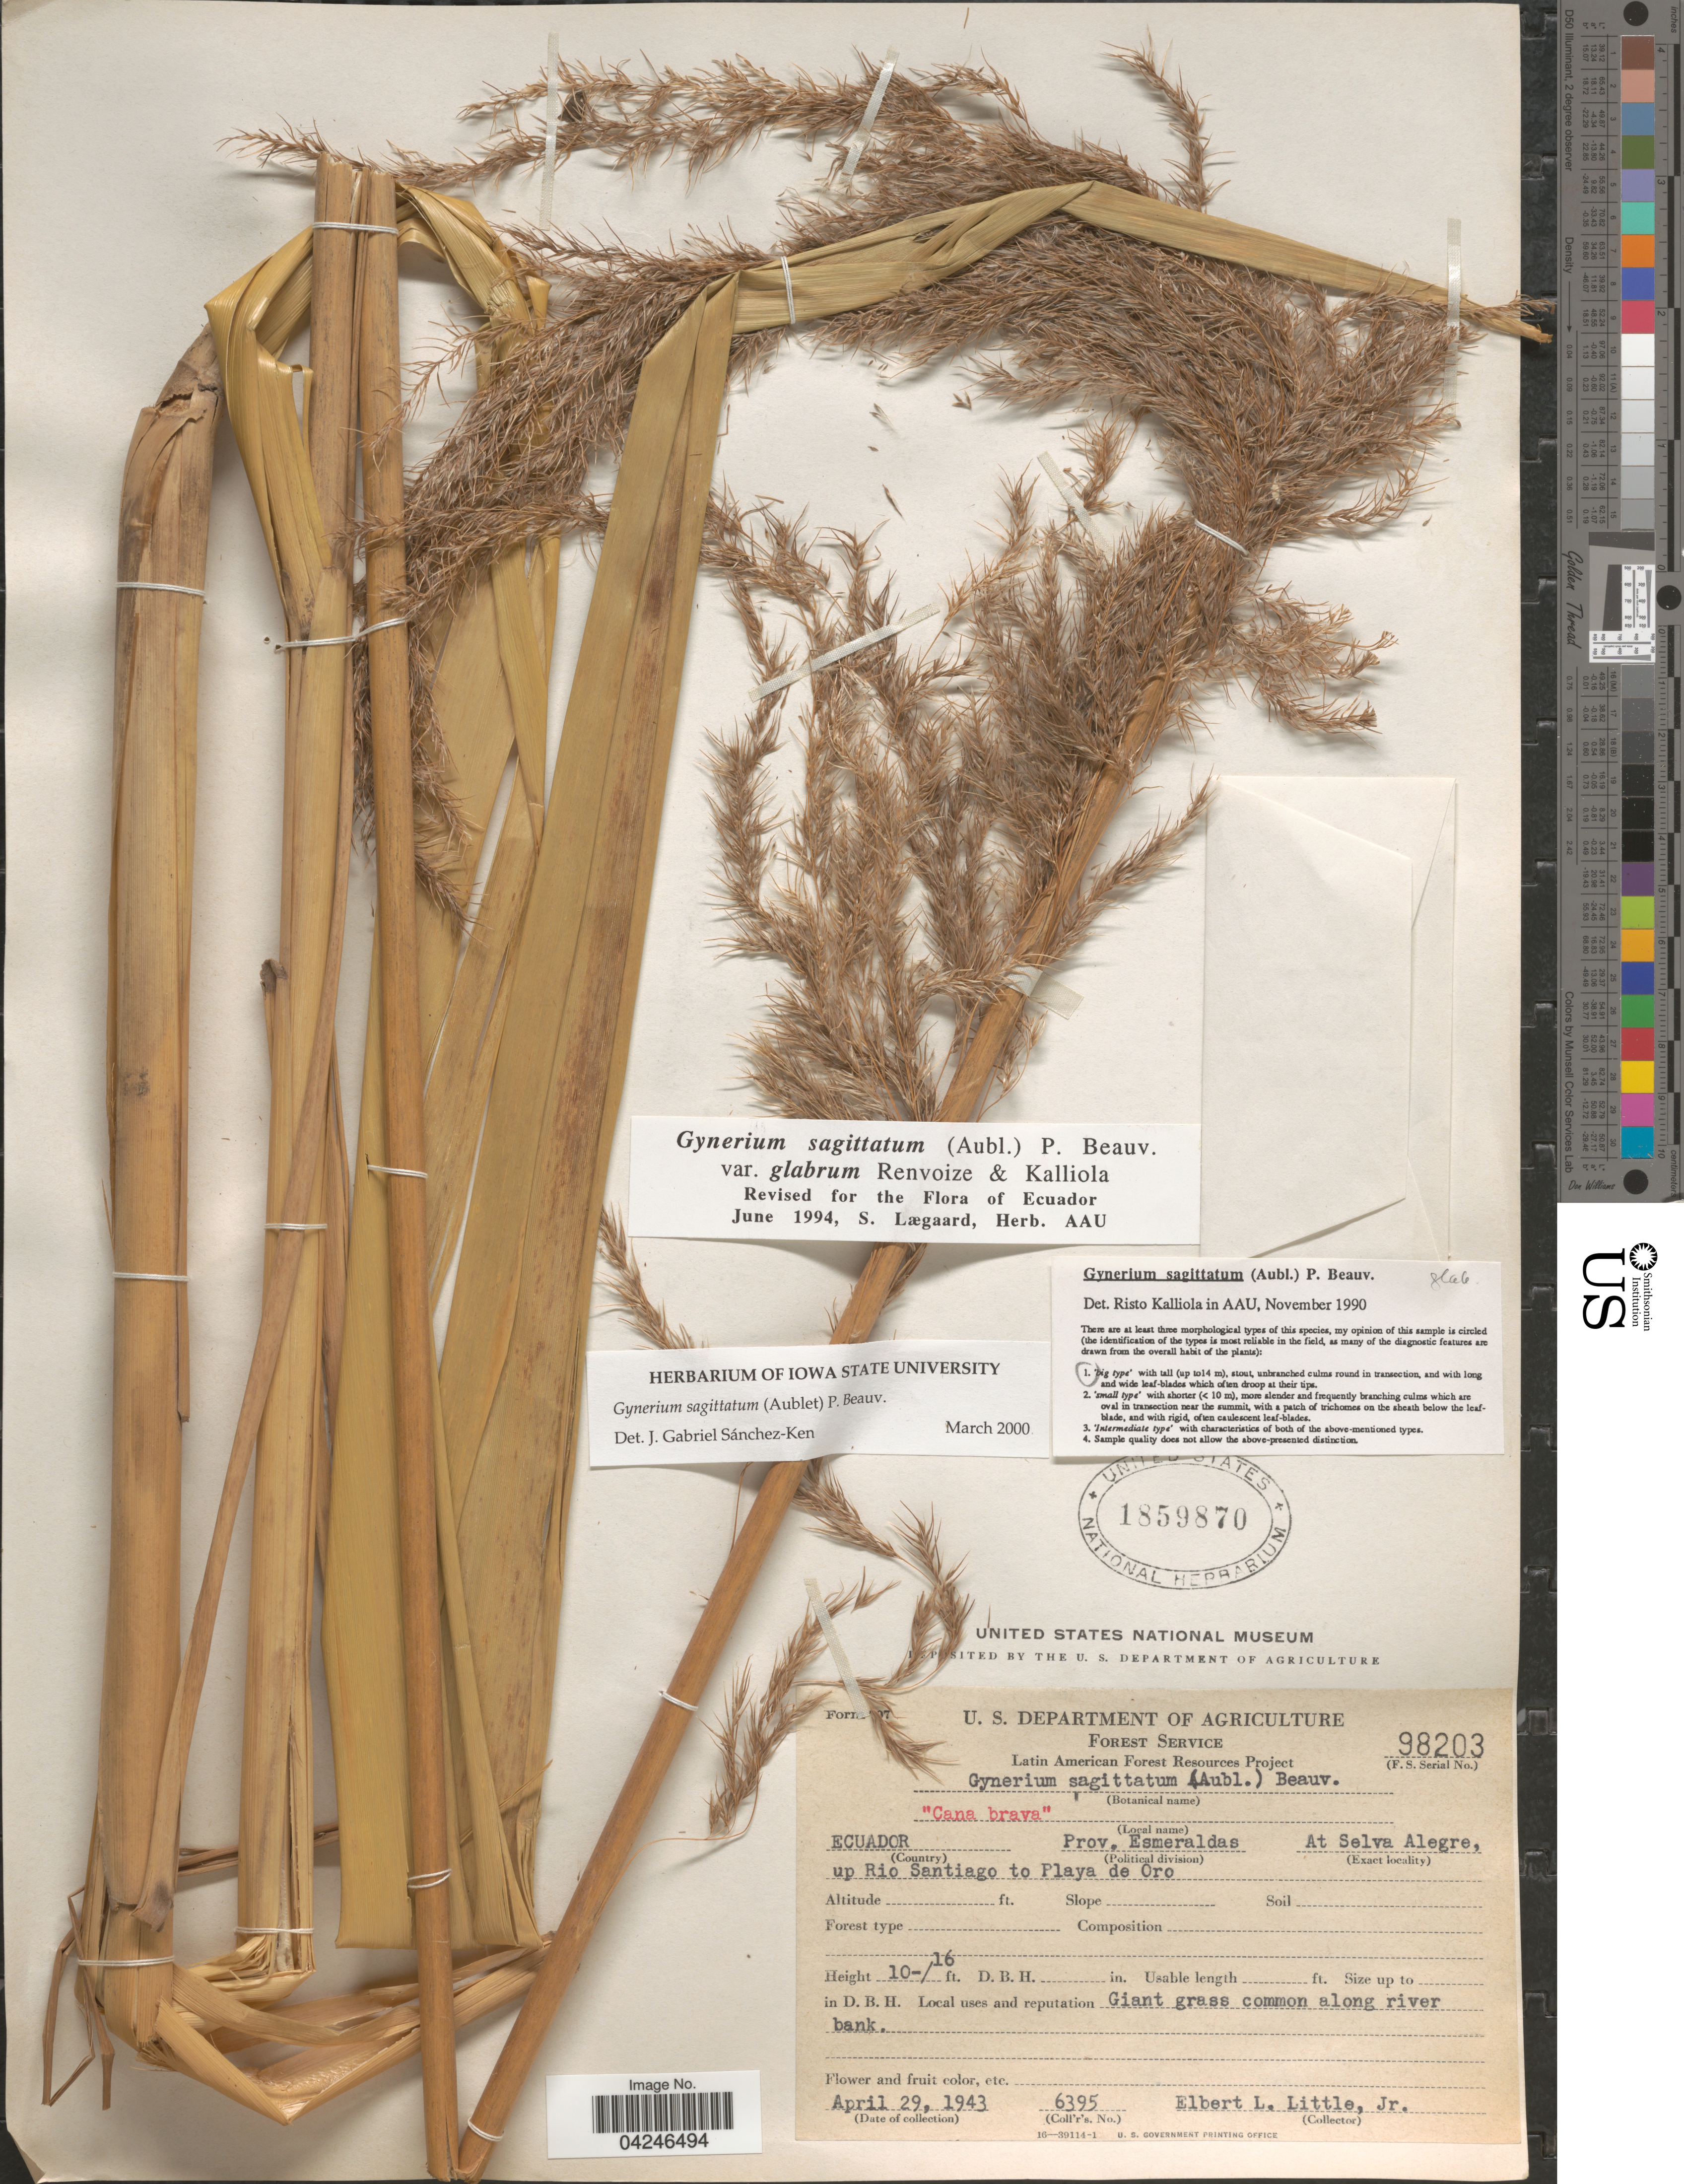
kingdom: Plantae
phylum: Tracheophyta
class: Liliopsida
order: Poales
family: Poaceae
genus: Gynerium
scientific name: Gynerium sagittatum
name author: (Aubl.) P. Beauv.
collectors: E. L. Little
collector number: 6395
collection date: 1943-04-29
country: Ecuador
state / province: Esmeraldas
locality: At Selva Alegre, up Rio Santiago to Playa de Oro.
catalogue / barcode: US 1859870